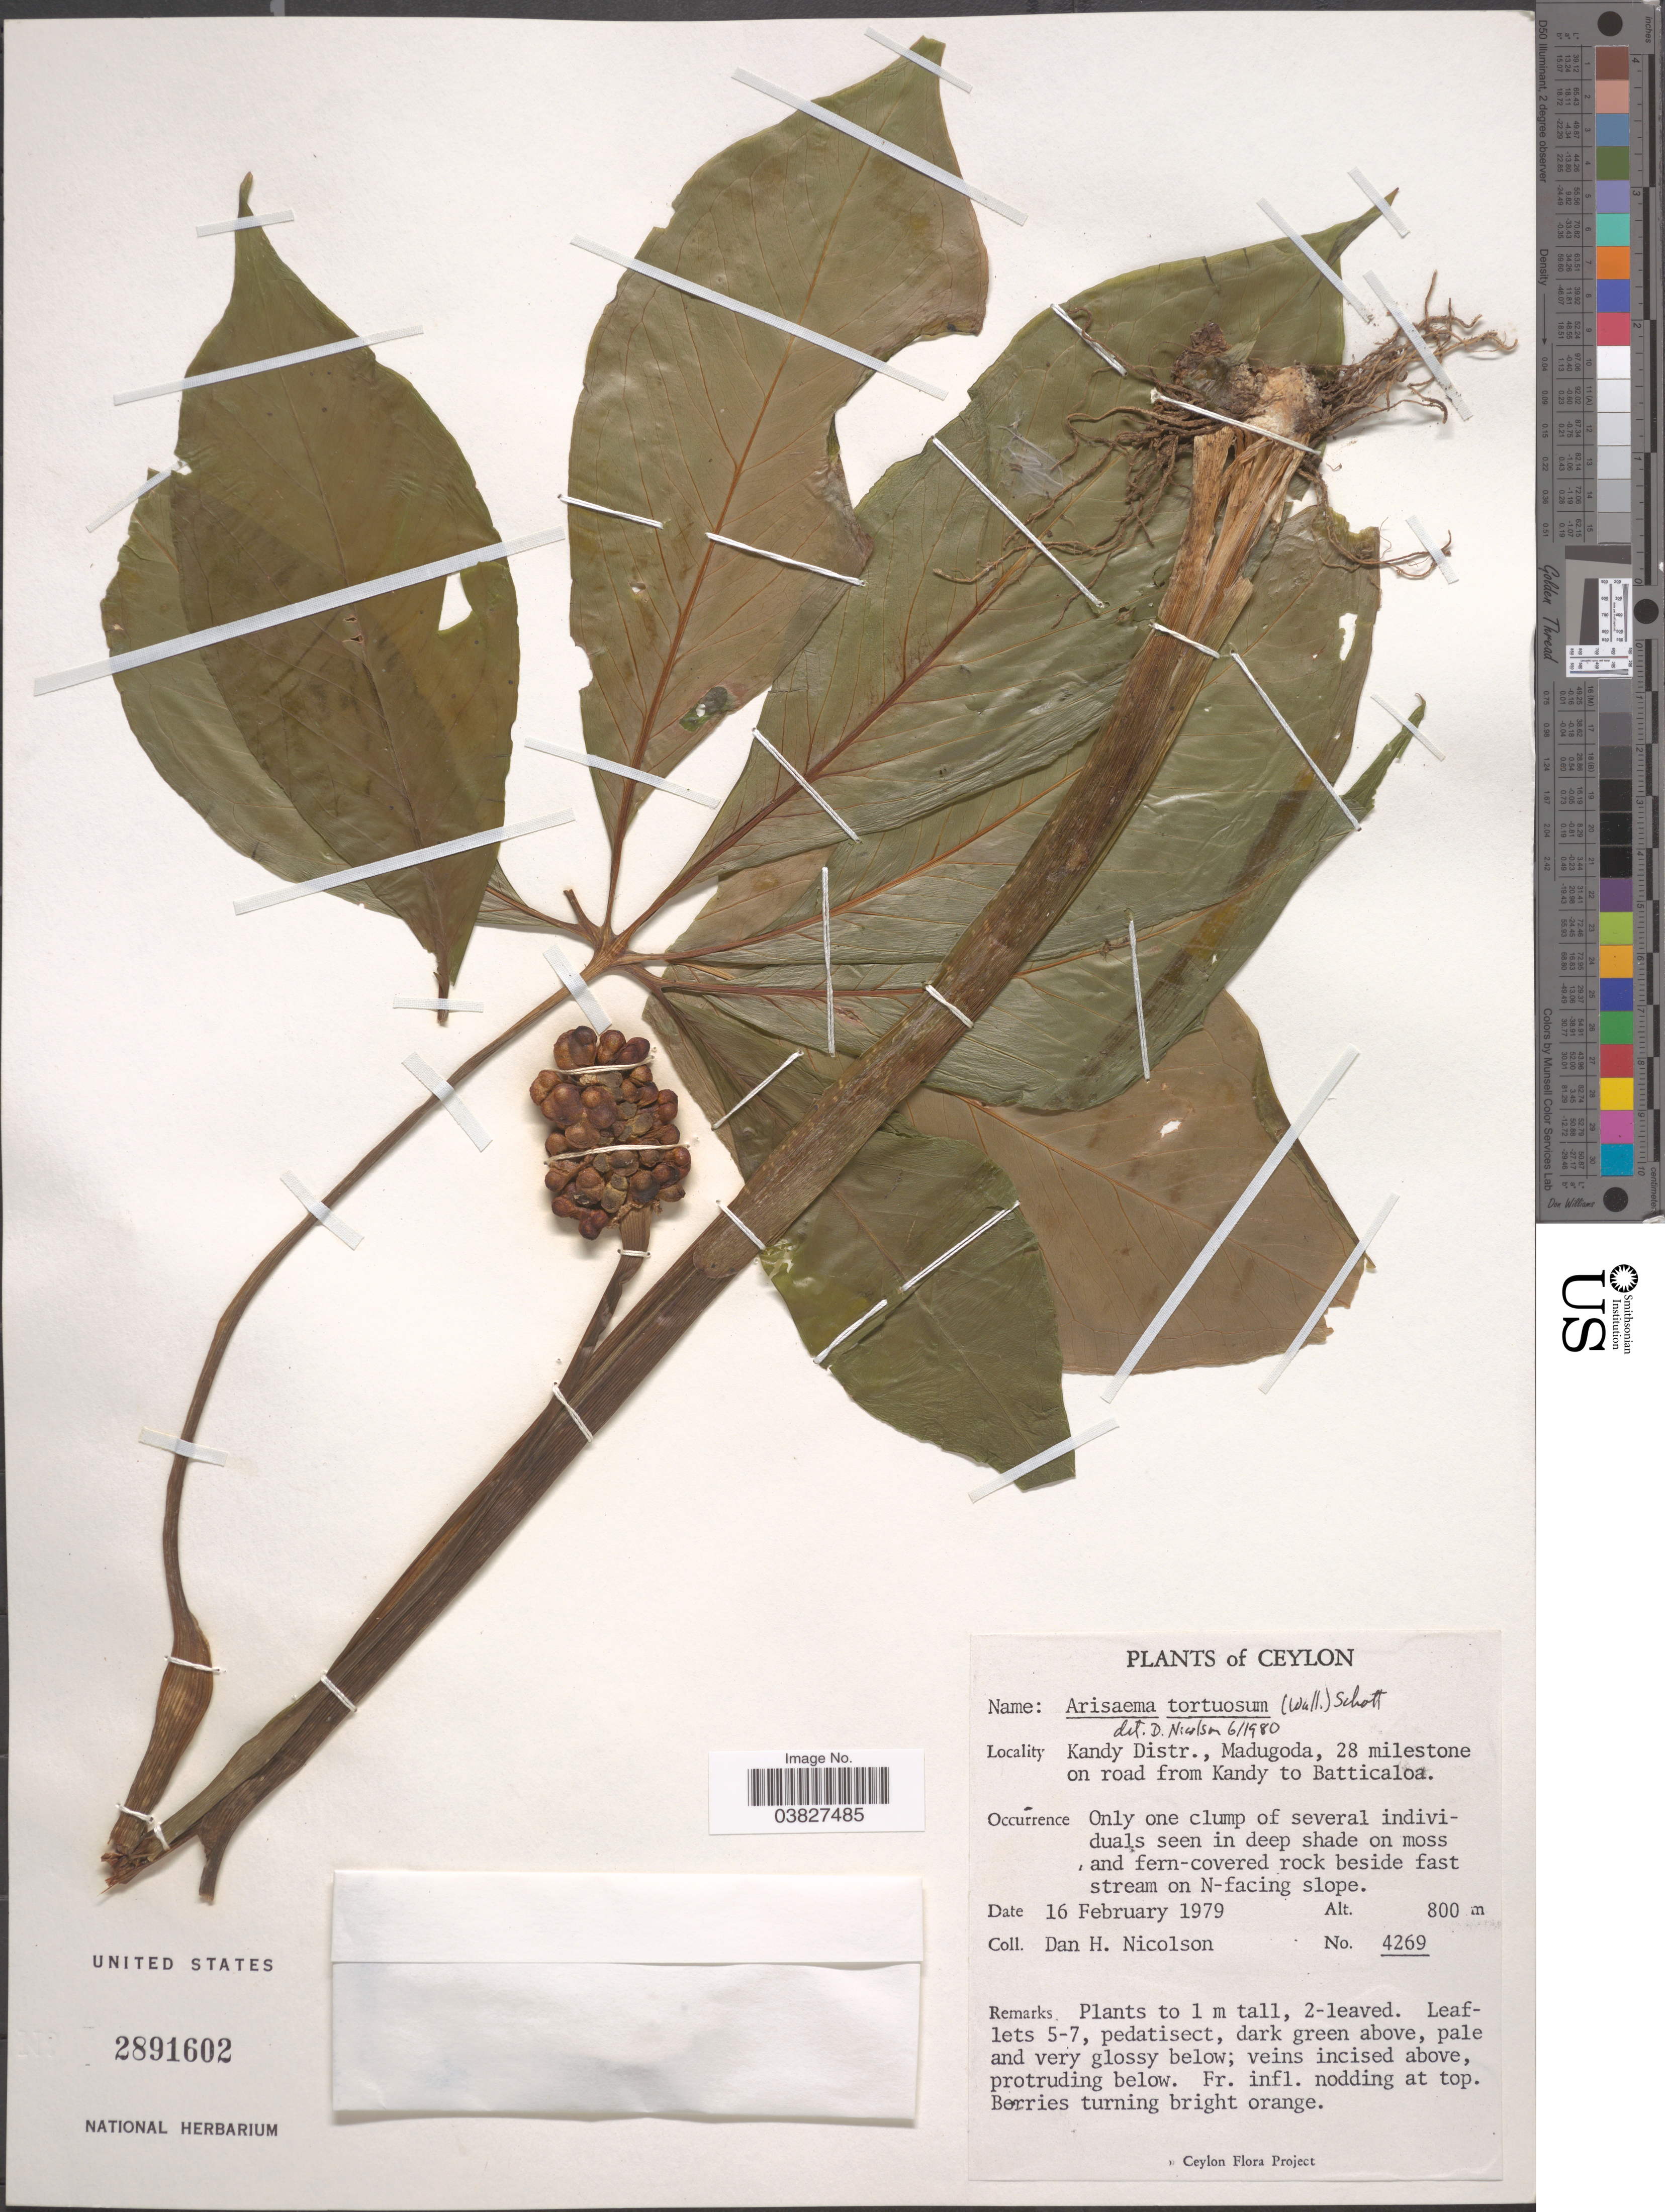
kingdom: Plantae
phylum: Tracheophyta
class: Liliopsida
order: Alismatales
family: Araceae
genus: Arisaema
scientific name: Arisaema tortuosum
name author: (Wall.) Schott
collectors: D. H. Nicolson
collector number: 4269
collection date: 1979-02-16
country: Sri Lanka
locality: Ceylon. Kandy Distr., Madugoda, 28 milestone on road from Kandy to Batticaloa. Only one clump of several individuals seen in deep shade on moss and fern-covered rock beside fast stream on N-facing slope.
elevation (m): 800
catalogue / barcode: US 2891602